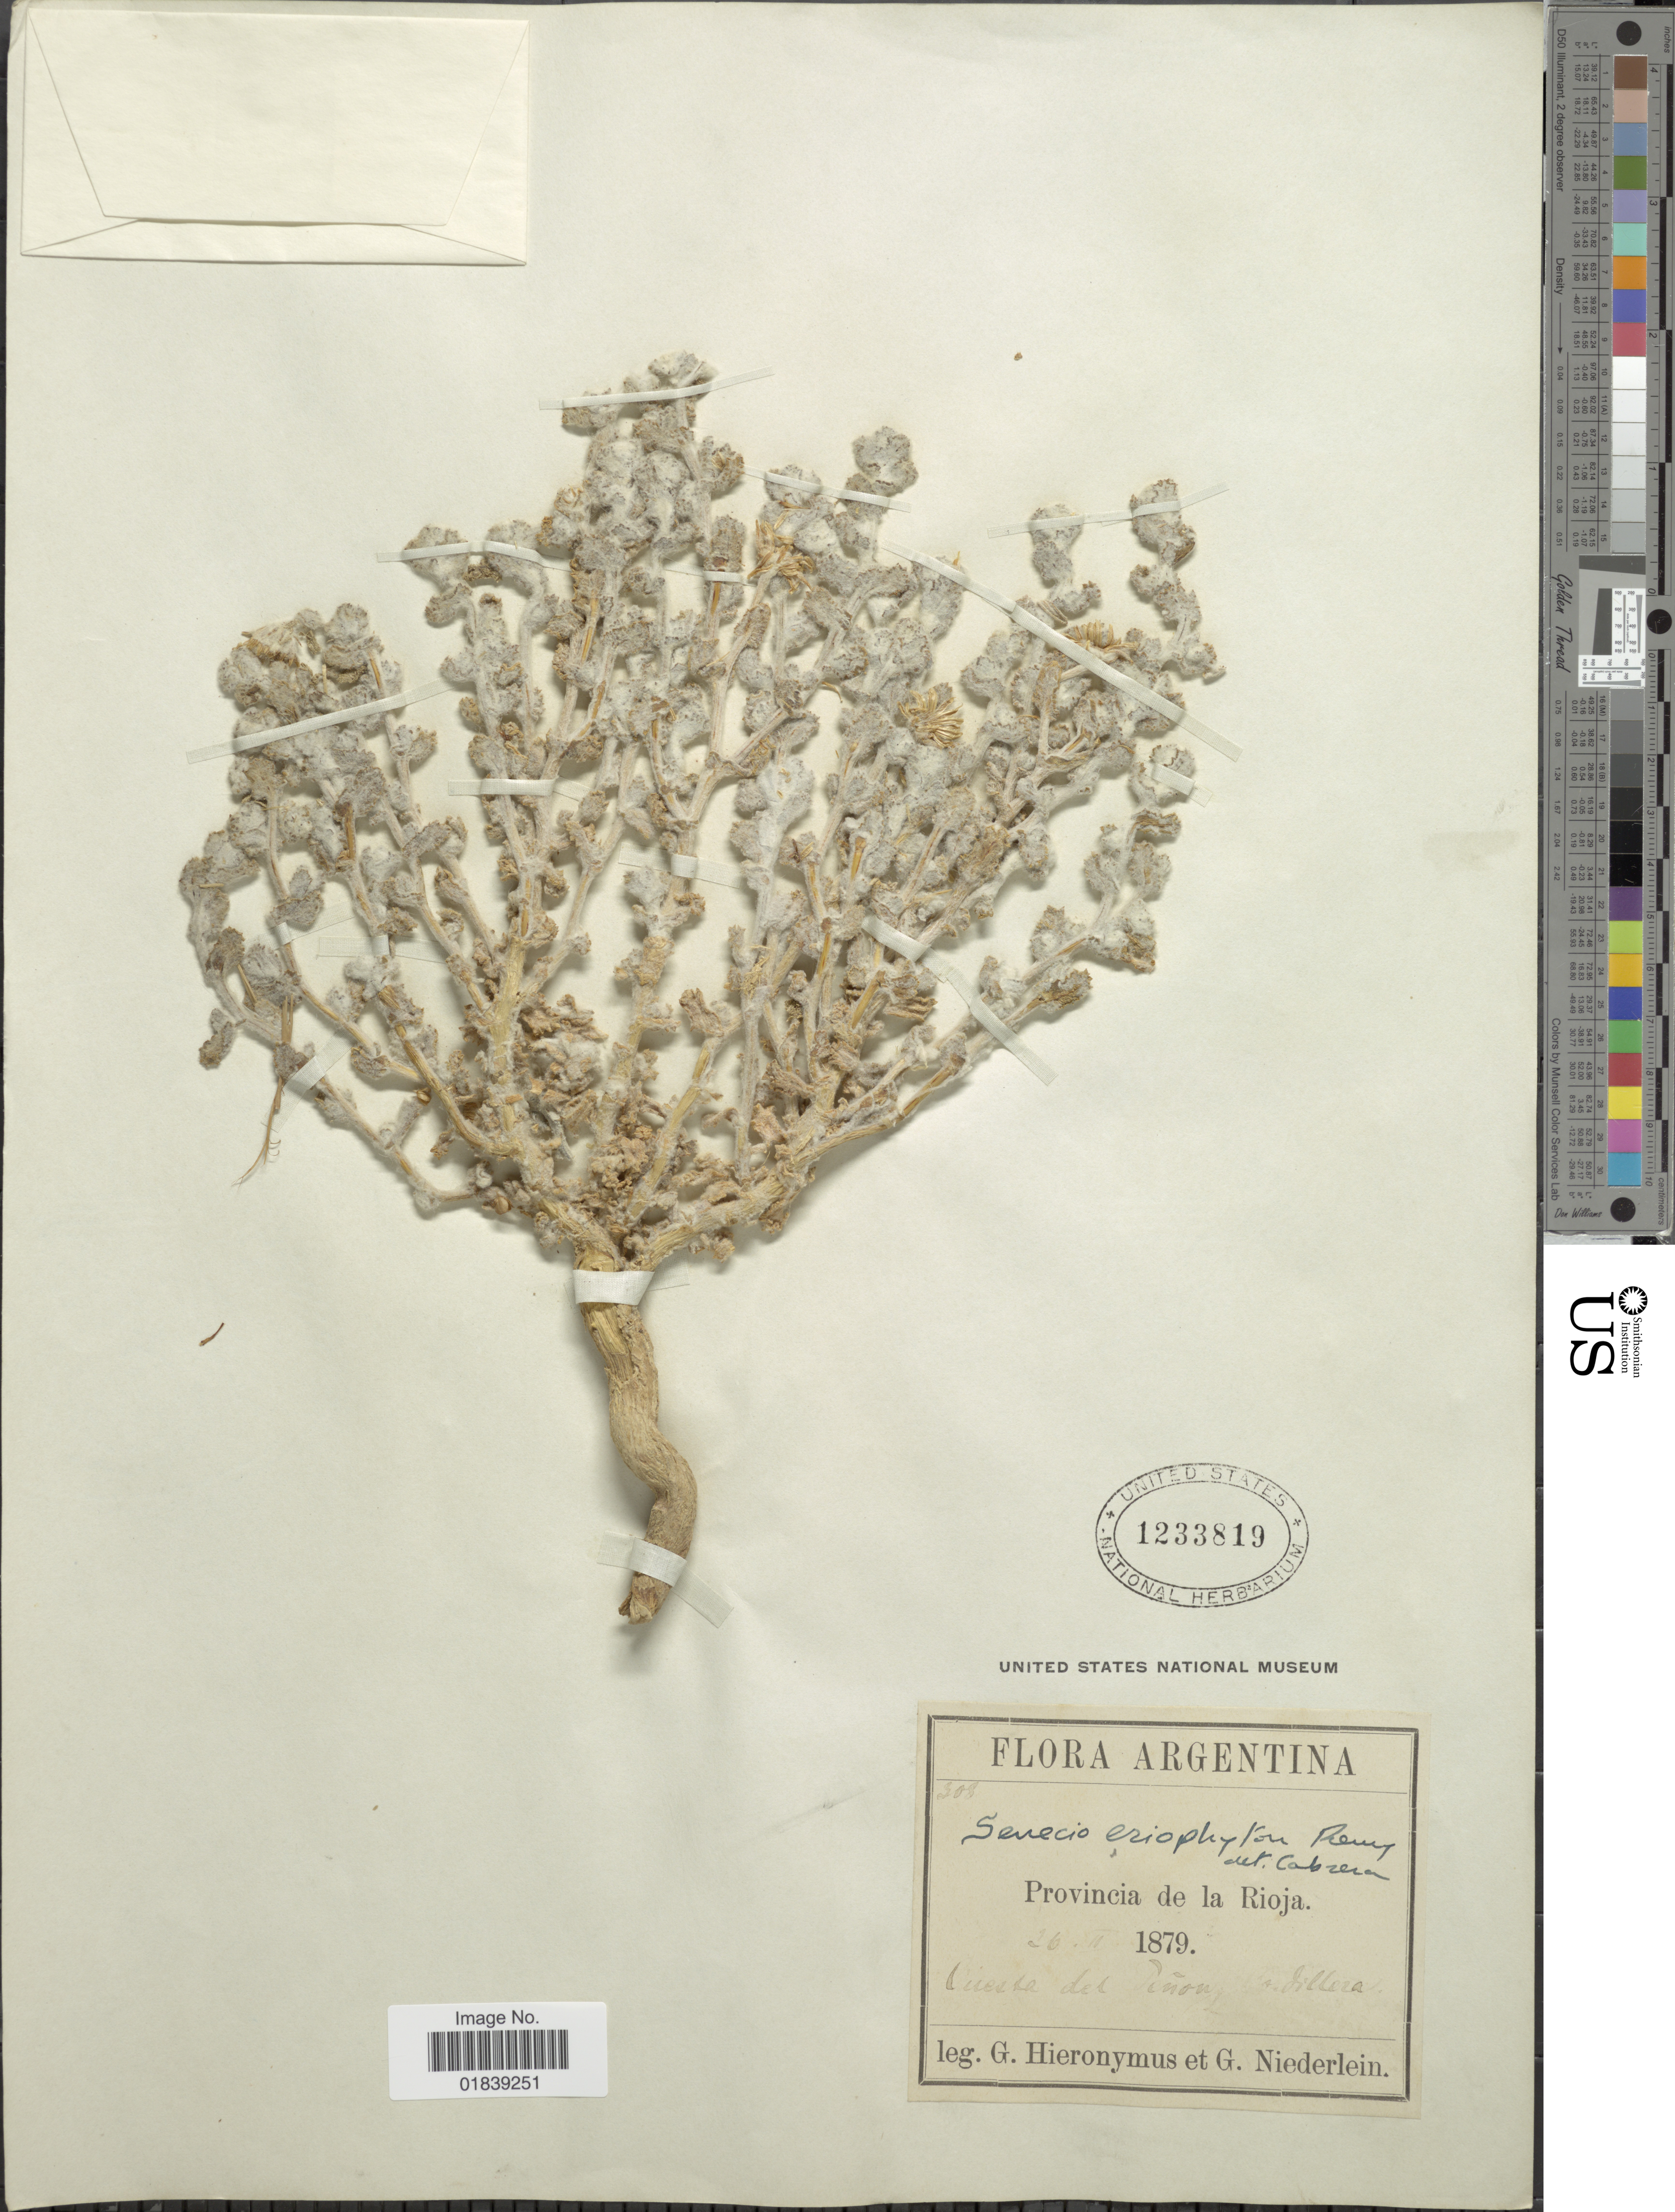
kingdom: Plantae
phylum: Tracheophyta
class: Magnoliopsida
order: Asterales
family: Asteraceae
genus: Senecio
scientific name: Senecio eriophyton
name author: J. Rémy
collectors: G. H. Hieronymus & G. Niederlein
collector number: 308*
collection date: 1879-02-26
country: Argentina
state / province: La Rioja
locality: Cuesta del Penon, Cordillera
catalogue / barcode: US 1233819